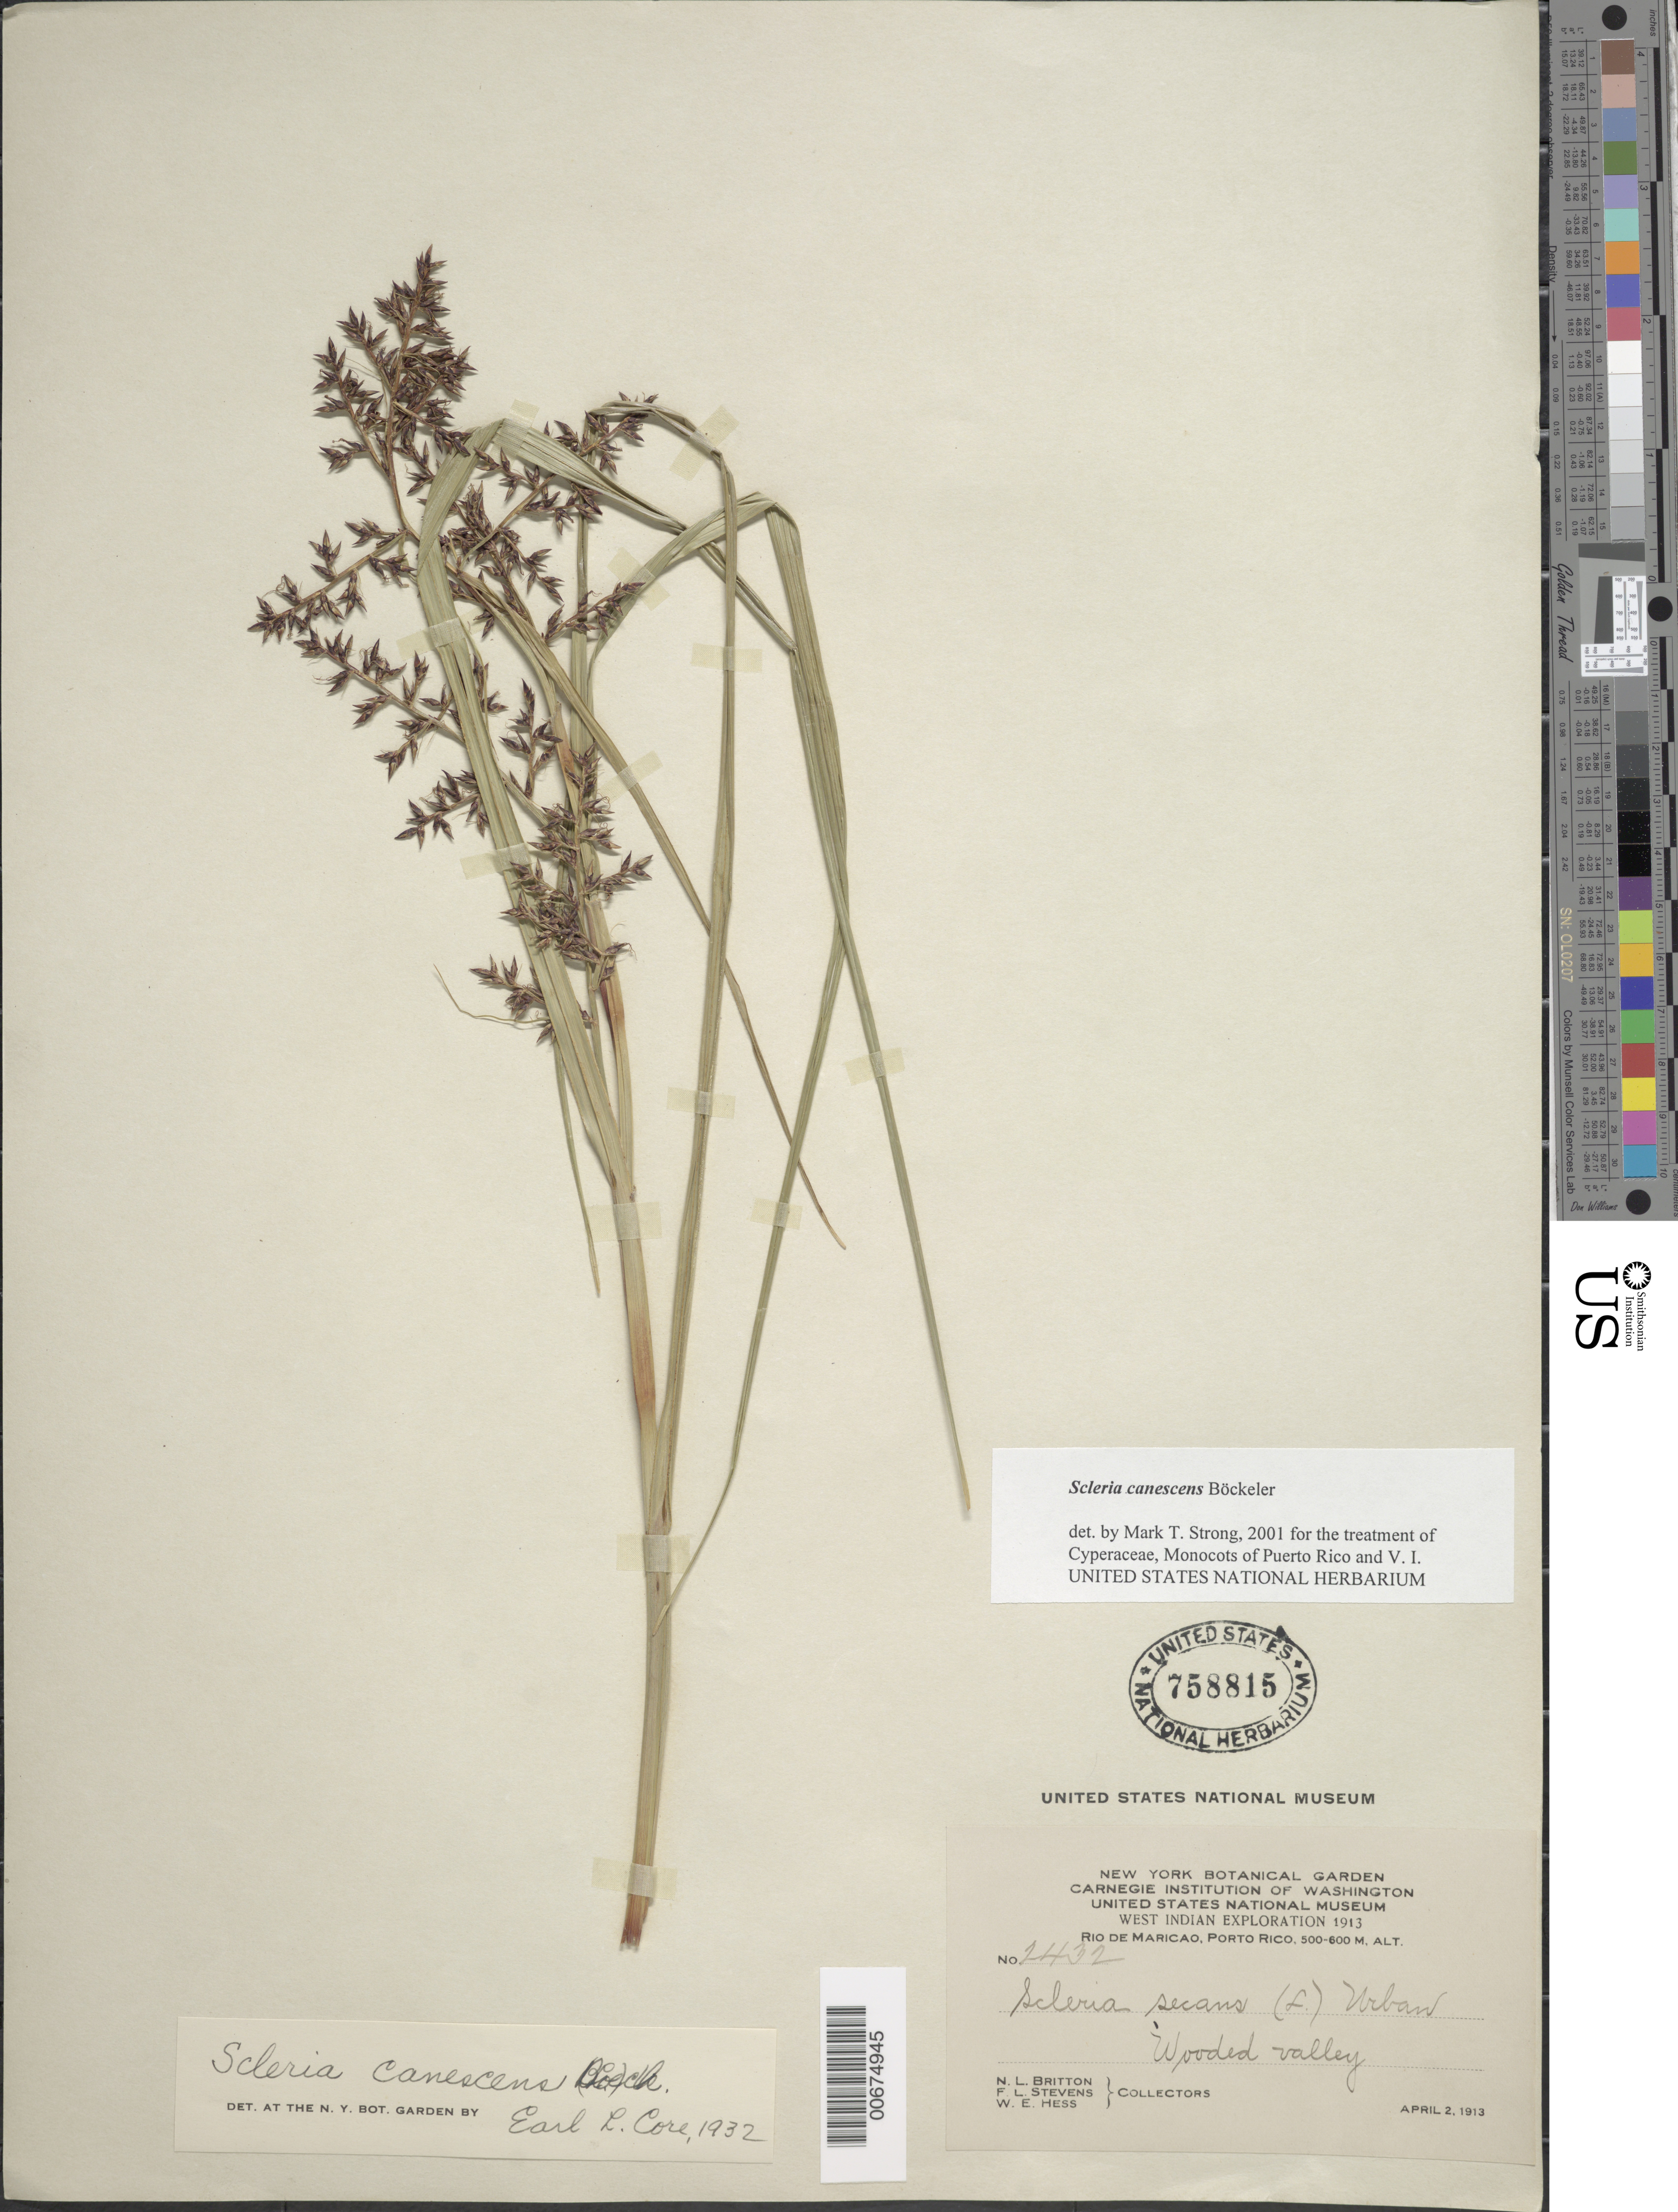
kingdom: Plantae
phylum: Tracheophyta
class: Liliopsida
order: Poales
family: Cyperaceae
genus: Scleria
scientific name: Scleria canescens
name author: Boeckeler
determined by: Strong, M. T., (US), Smithsonian Institution - National Museum of Natural History (UNITED STATES)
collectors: N. Britton & et al.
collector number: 2432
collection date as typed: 02 Apr 1913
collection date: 1913-04-02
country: Puerto Rico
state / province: Maricao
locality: Rio Maricao.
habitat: wooded valley.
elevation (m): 500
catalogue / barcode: US 758815